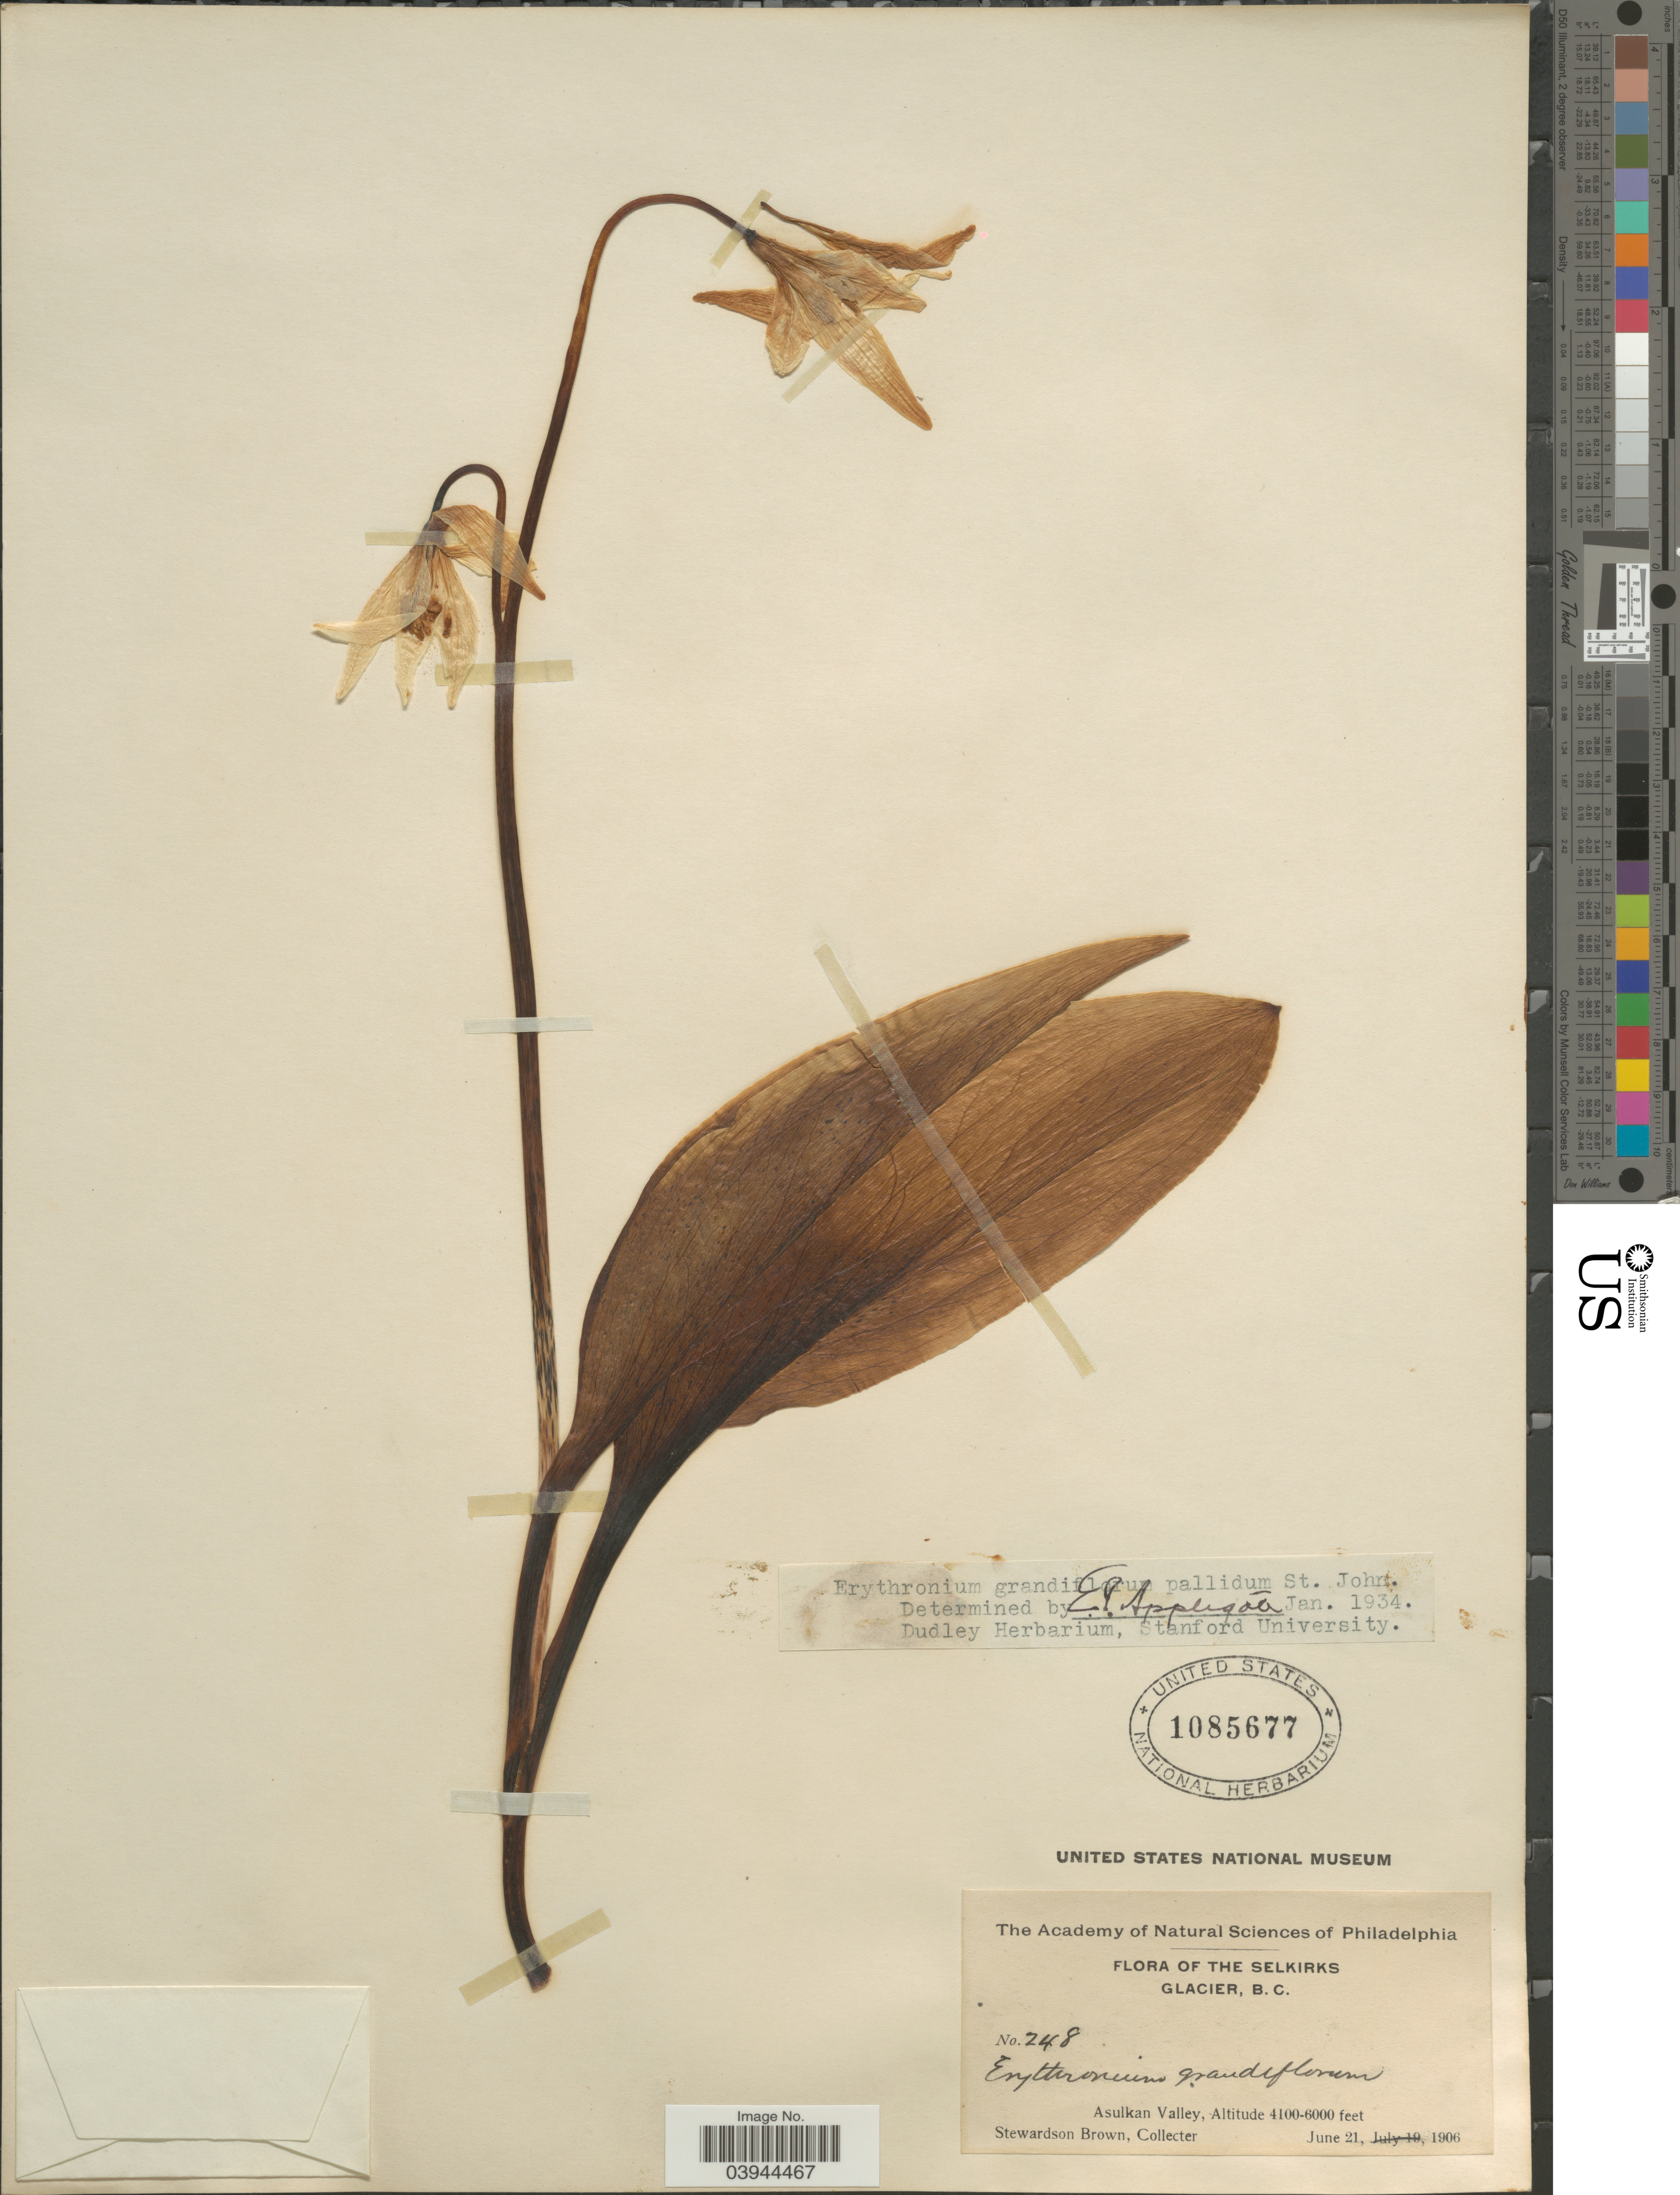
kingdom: Plantae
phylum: Tracheophyta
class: Liliopsida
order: Liliales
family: Liliaceae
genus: Erythronium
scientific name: Erythronium grandiflorum var. pallidum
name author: H. St. John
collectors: S. Brown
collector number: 248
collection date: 1906-06-21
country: Canada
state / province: British Columbia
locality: Selkirks Glacier. Asulkan Valley.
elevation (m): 1250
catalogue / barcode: US 1085677